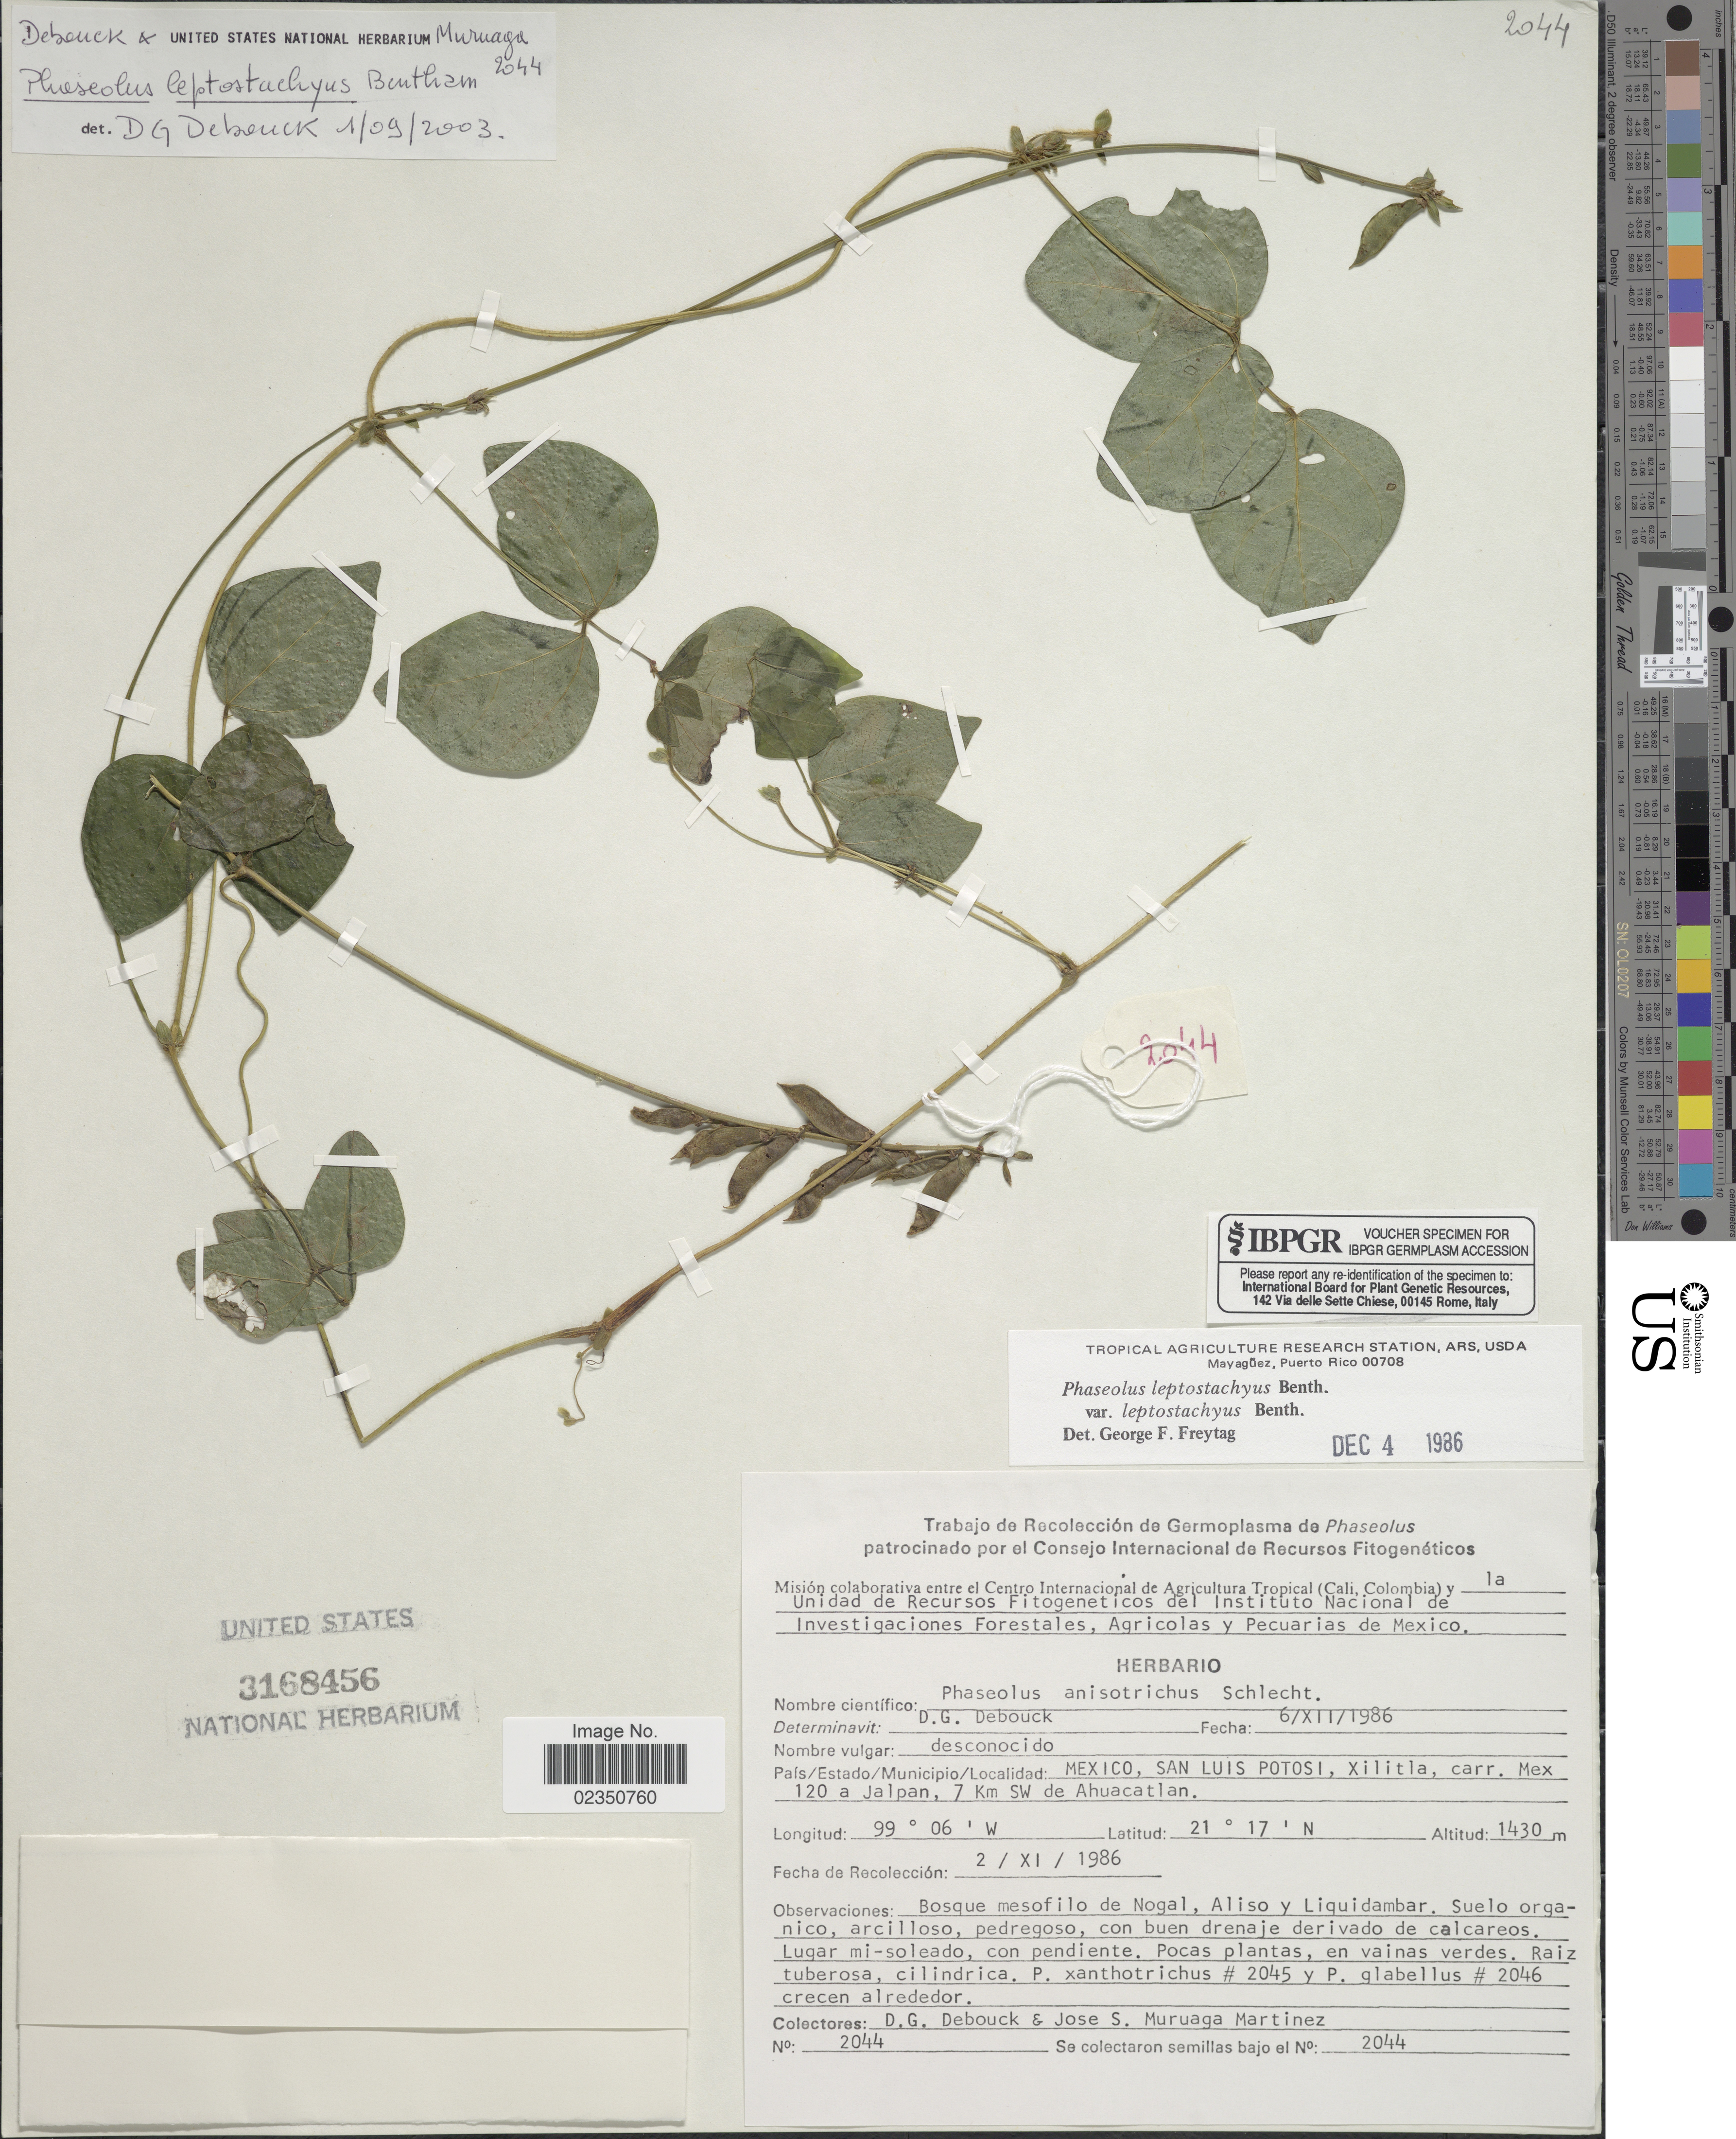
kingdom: Plantae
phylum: Tracheophyta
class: Magnoliopsida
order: Fabales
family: Fabaceae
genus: Phaseolus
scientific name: Phaseolus leptostachyus var. leptostachyus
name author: Benth.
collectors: D. Debouck & J. Muruaga Martinez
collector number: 2044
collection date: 1986-11-02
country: Mexico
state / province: San Luis Potosí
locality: Xilitla, carr. Mex. 120 a Jalpan, 7 km SW de Ahuacatlan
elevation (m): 1430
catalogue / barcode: US 3168456